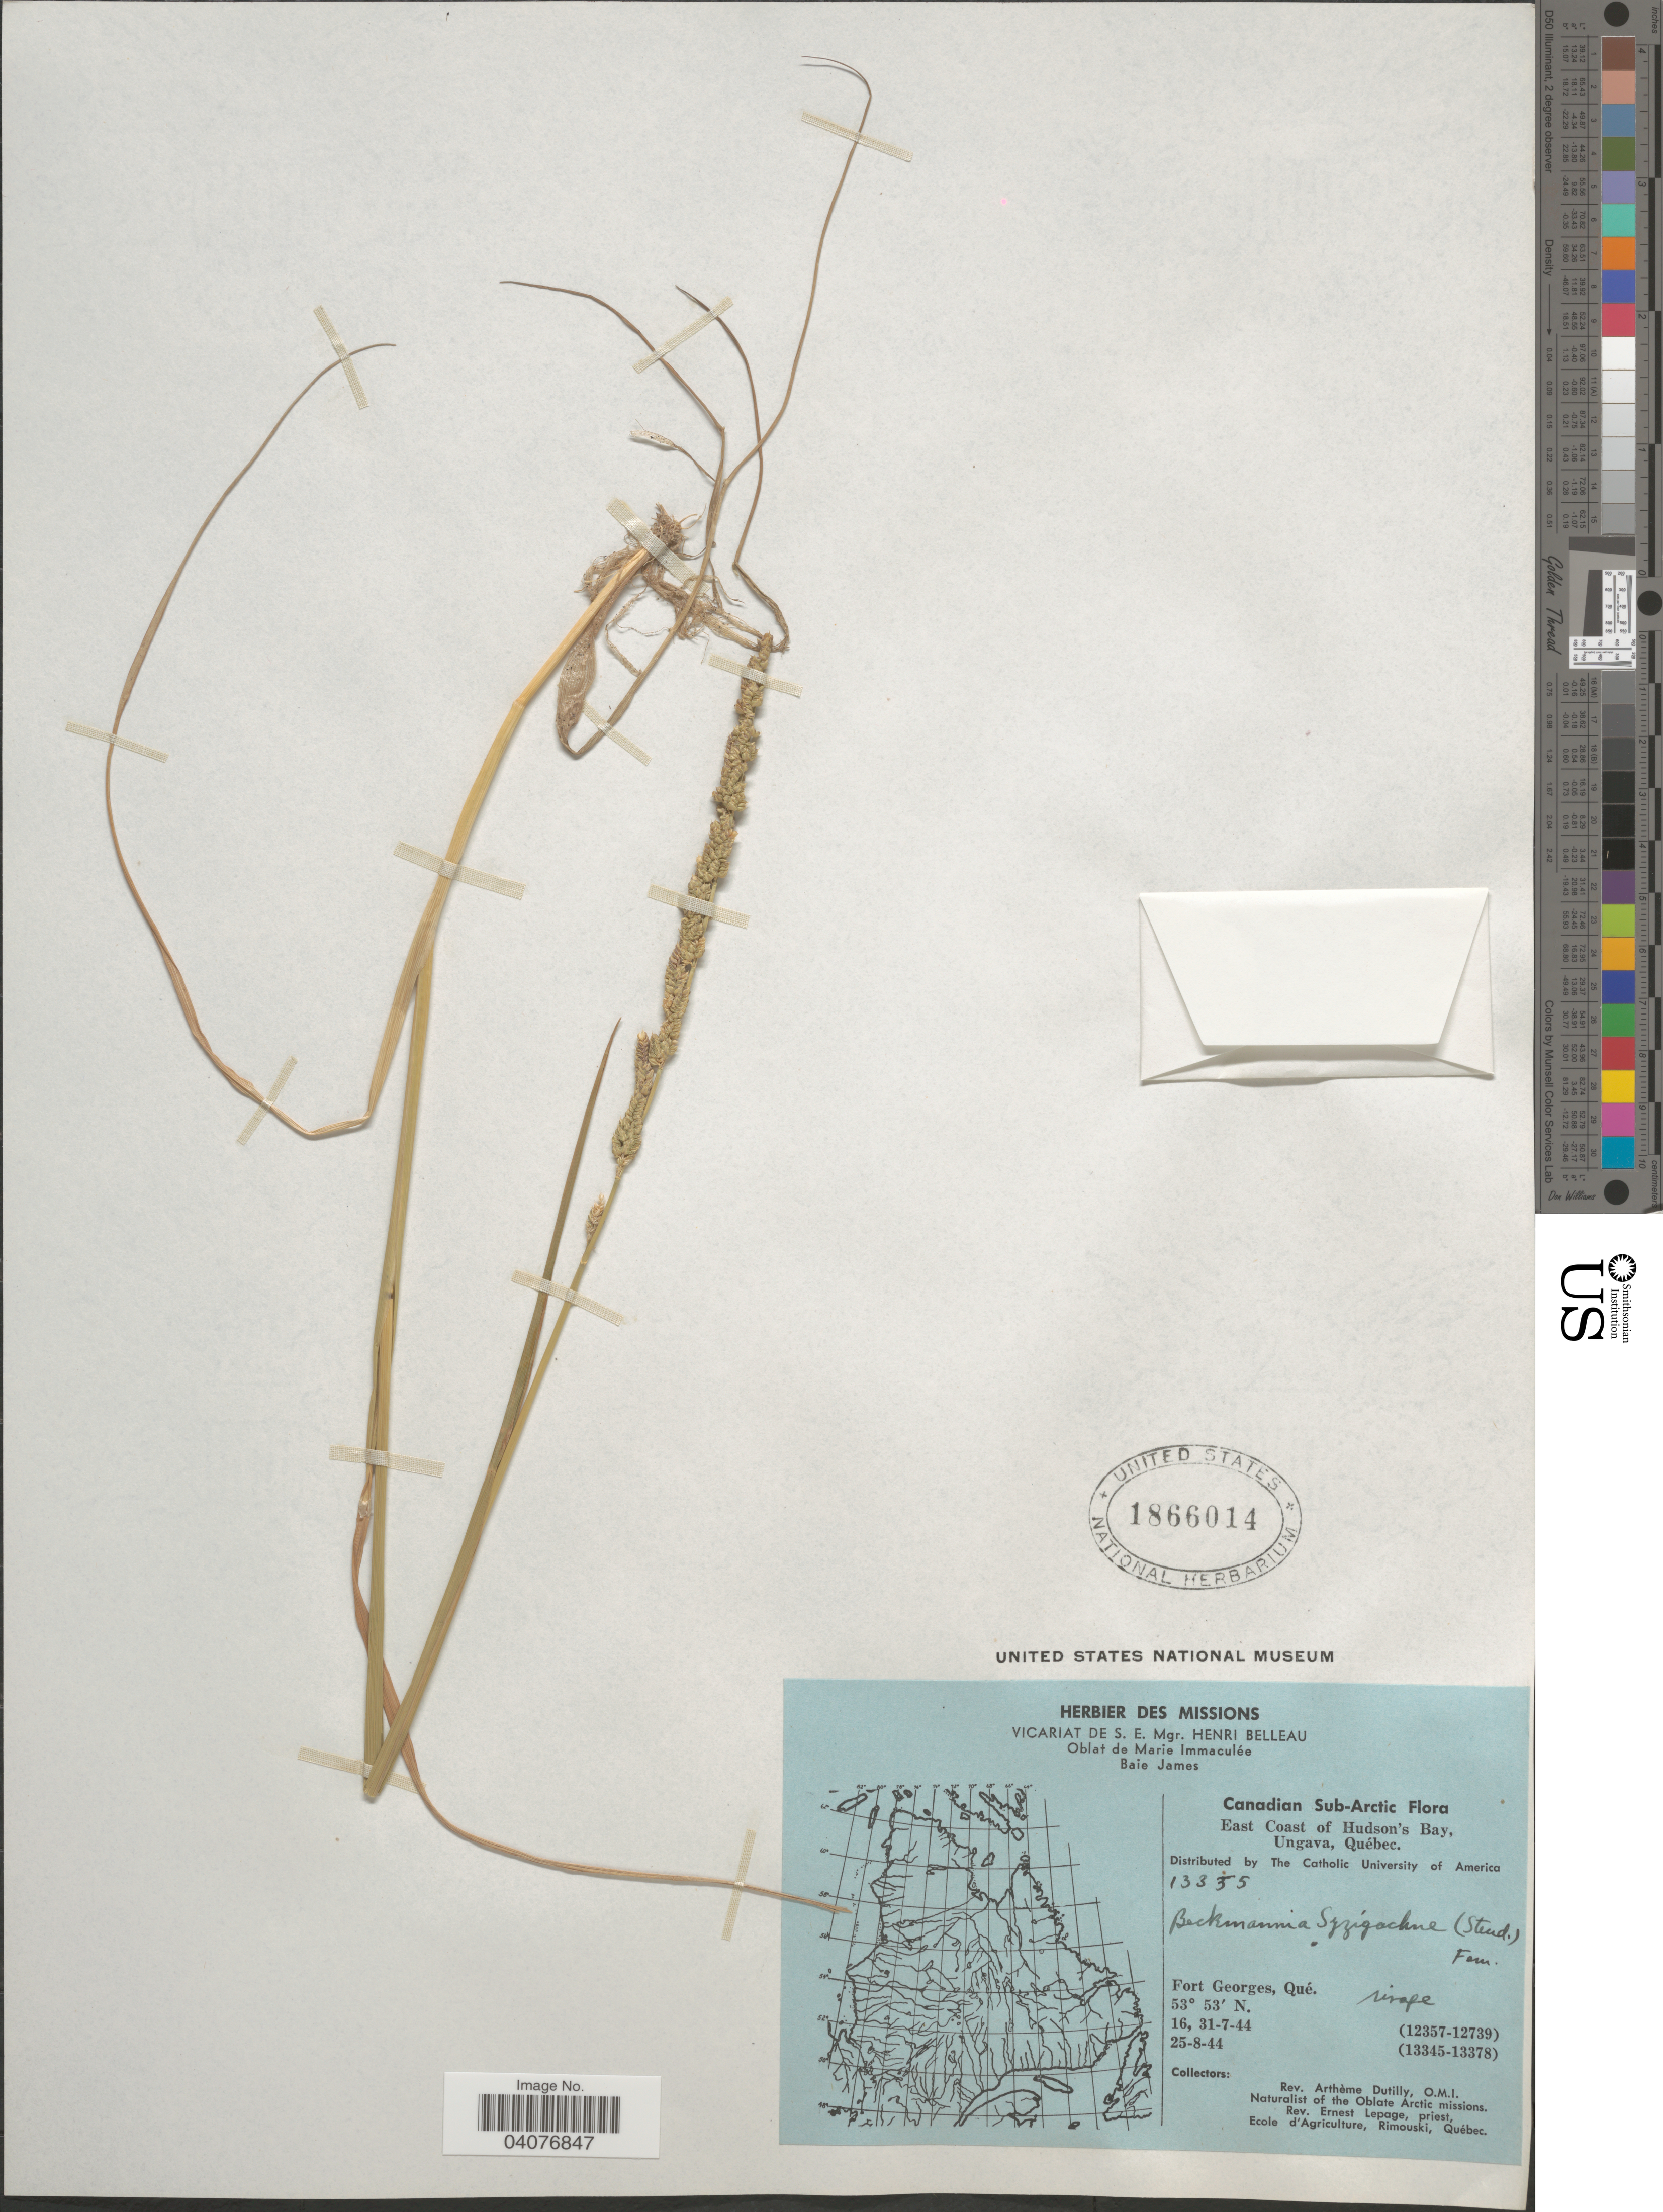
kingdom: Plantae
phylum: Tracheophyta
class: Liliopsida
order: Poales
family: Poaceae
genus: Beckmannia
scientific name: Beckmannia syzigachne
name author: (Steud.) Fernald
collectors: P. Dutilly & E. Lepage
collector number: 13355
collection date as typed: Transcribed d/m/y: 25/8/44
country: Canada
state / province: Quebec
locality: Herbier des Missions. Canadian Sub-Arctic. East Coast of Hudson's Bay, Ungava. Fort Georges.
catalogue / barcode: US 1866014